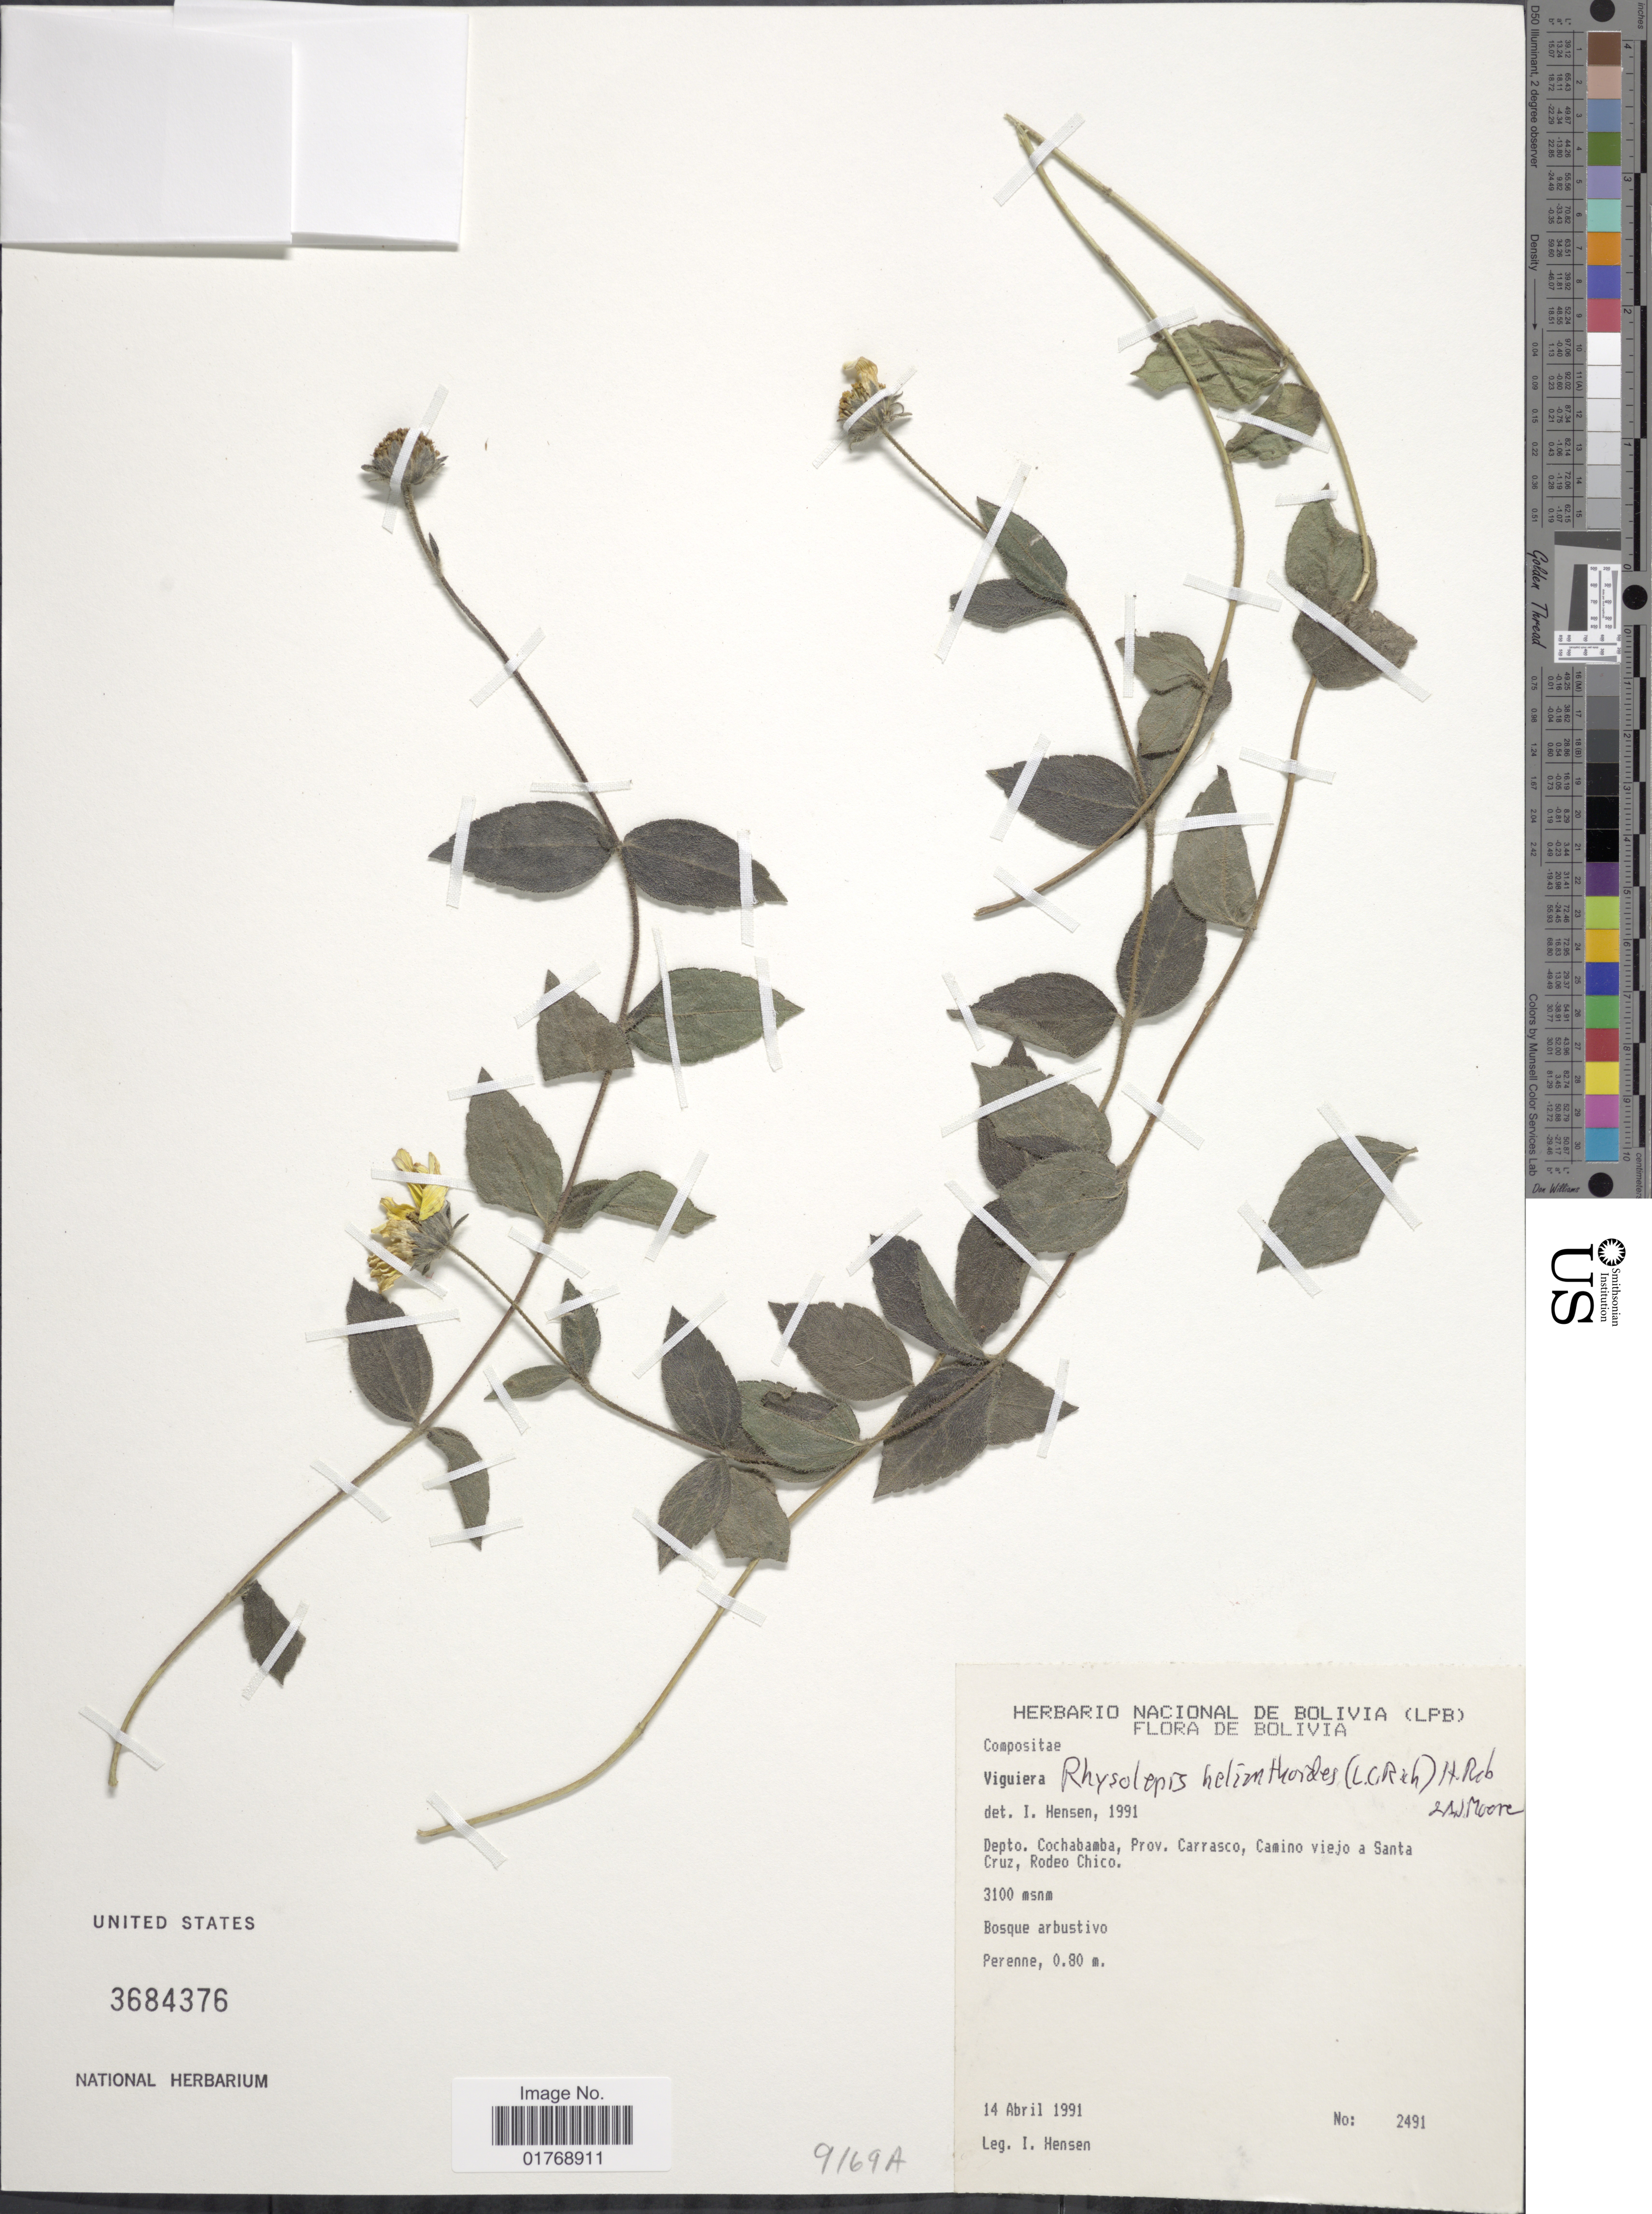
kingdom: Plantae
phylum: Tracheophyta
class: Magnoliopsida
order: Asterales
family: Asteraceae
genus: Viguiera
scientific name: Viguiera procumbens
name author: (Pers.) S.F. Blake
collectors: I. Hensen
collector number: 2491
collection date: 1991-04-14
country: Bolivia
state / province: Cochabamba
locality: Depto. Cochabamba, Prov. Carrasco, Camino viejo a Santa Cruz, Rodeo Chico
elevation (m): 3100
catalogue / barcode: US 3684376